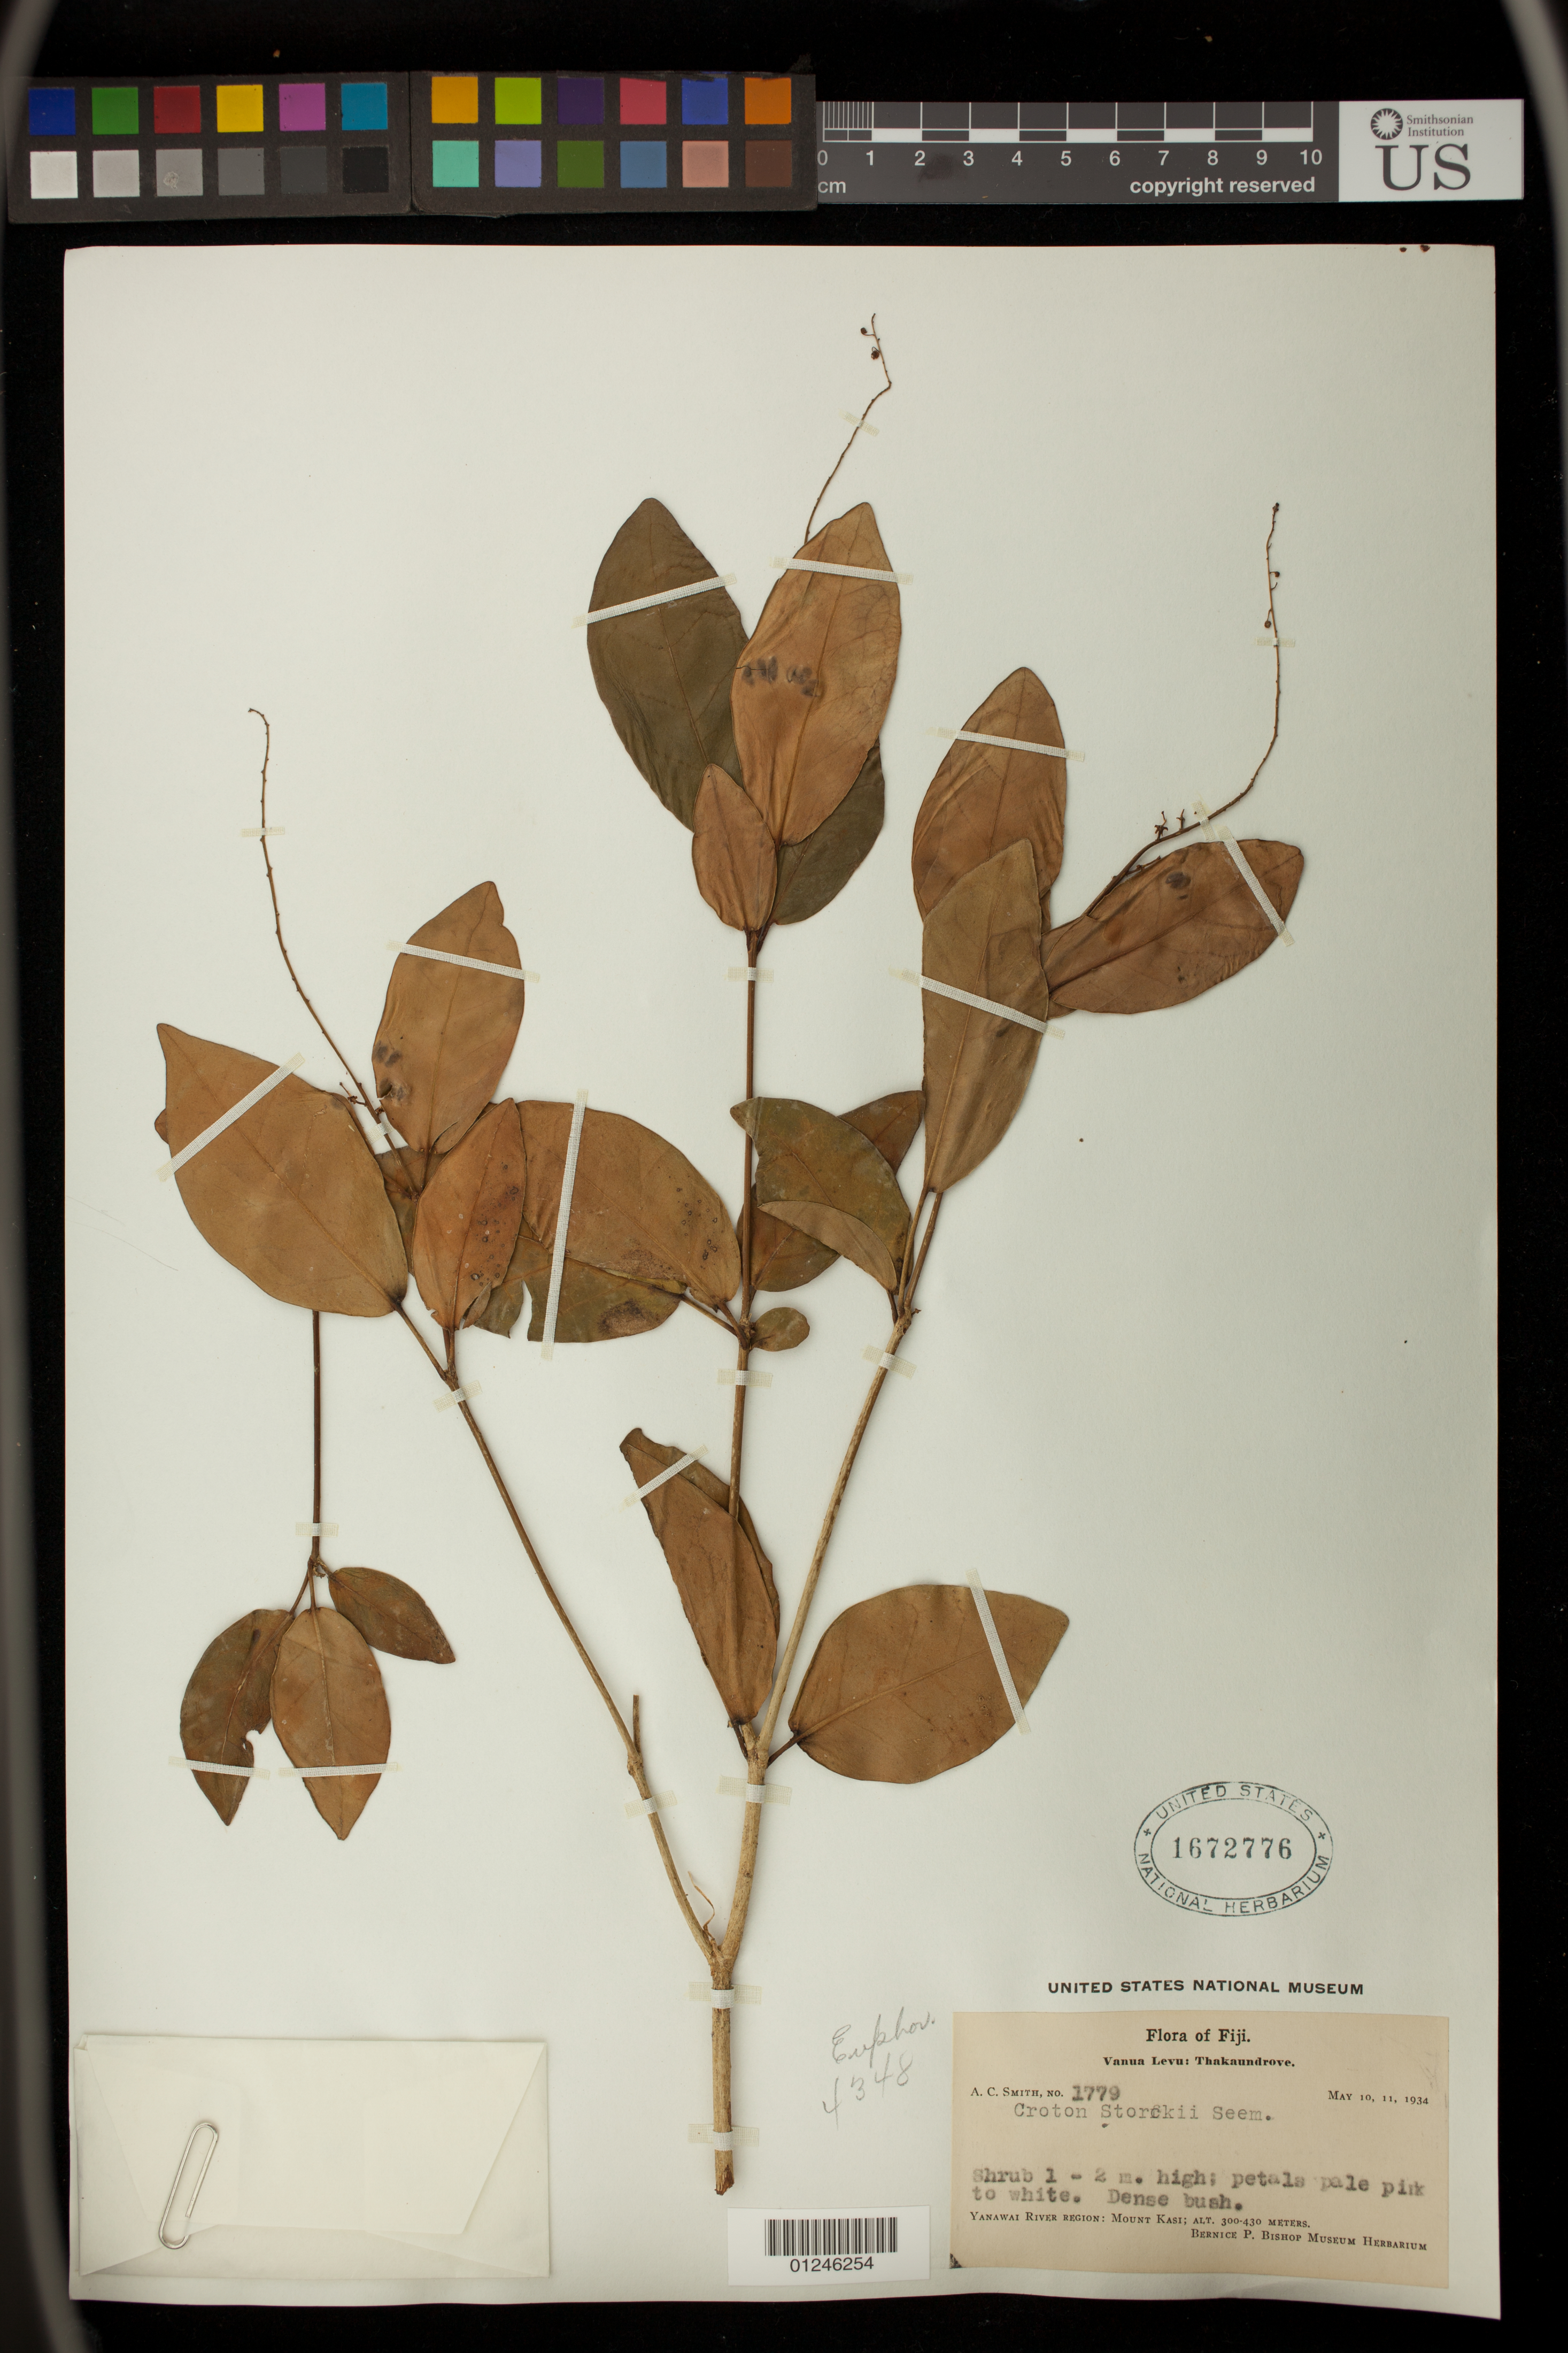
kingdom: Plantae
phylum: Tracheophyta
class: Magnoliopsida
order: Malpighiales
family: Euphorbiaceae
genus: Croton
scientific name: Croton storckii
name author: Seem.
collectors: A. C. Smith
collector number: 1779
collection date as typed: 10 May 1934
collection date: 1934-05-10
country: Fiji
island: Vanua Levu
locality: Thakaundrove, Yanawai River regio, Mount Kasi. [Vanua Levu Group]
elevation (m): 300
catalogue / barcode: US 1672776